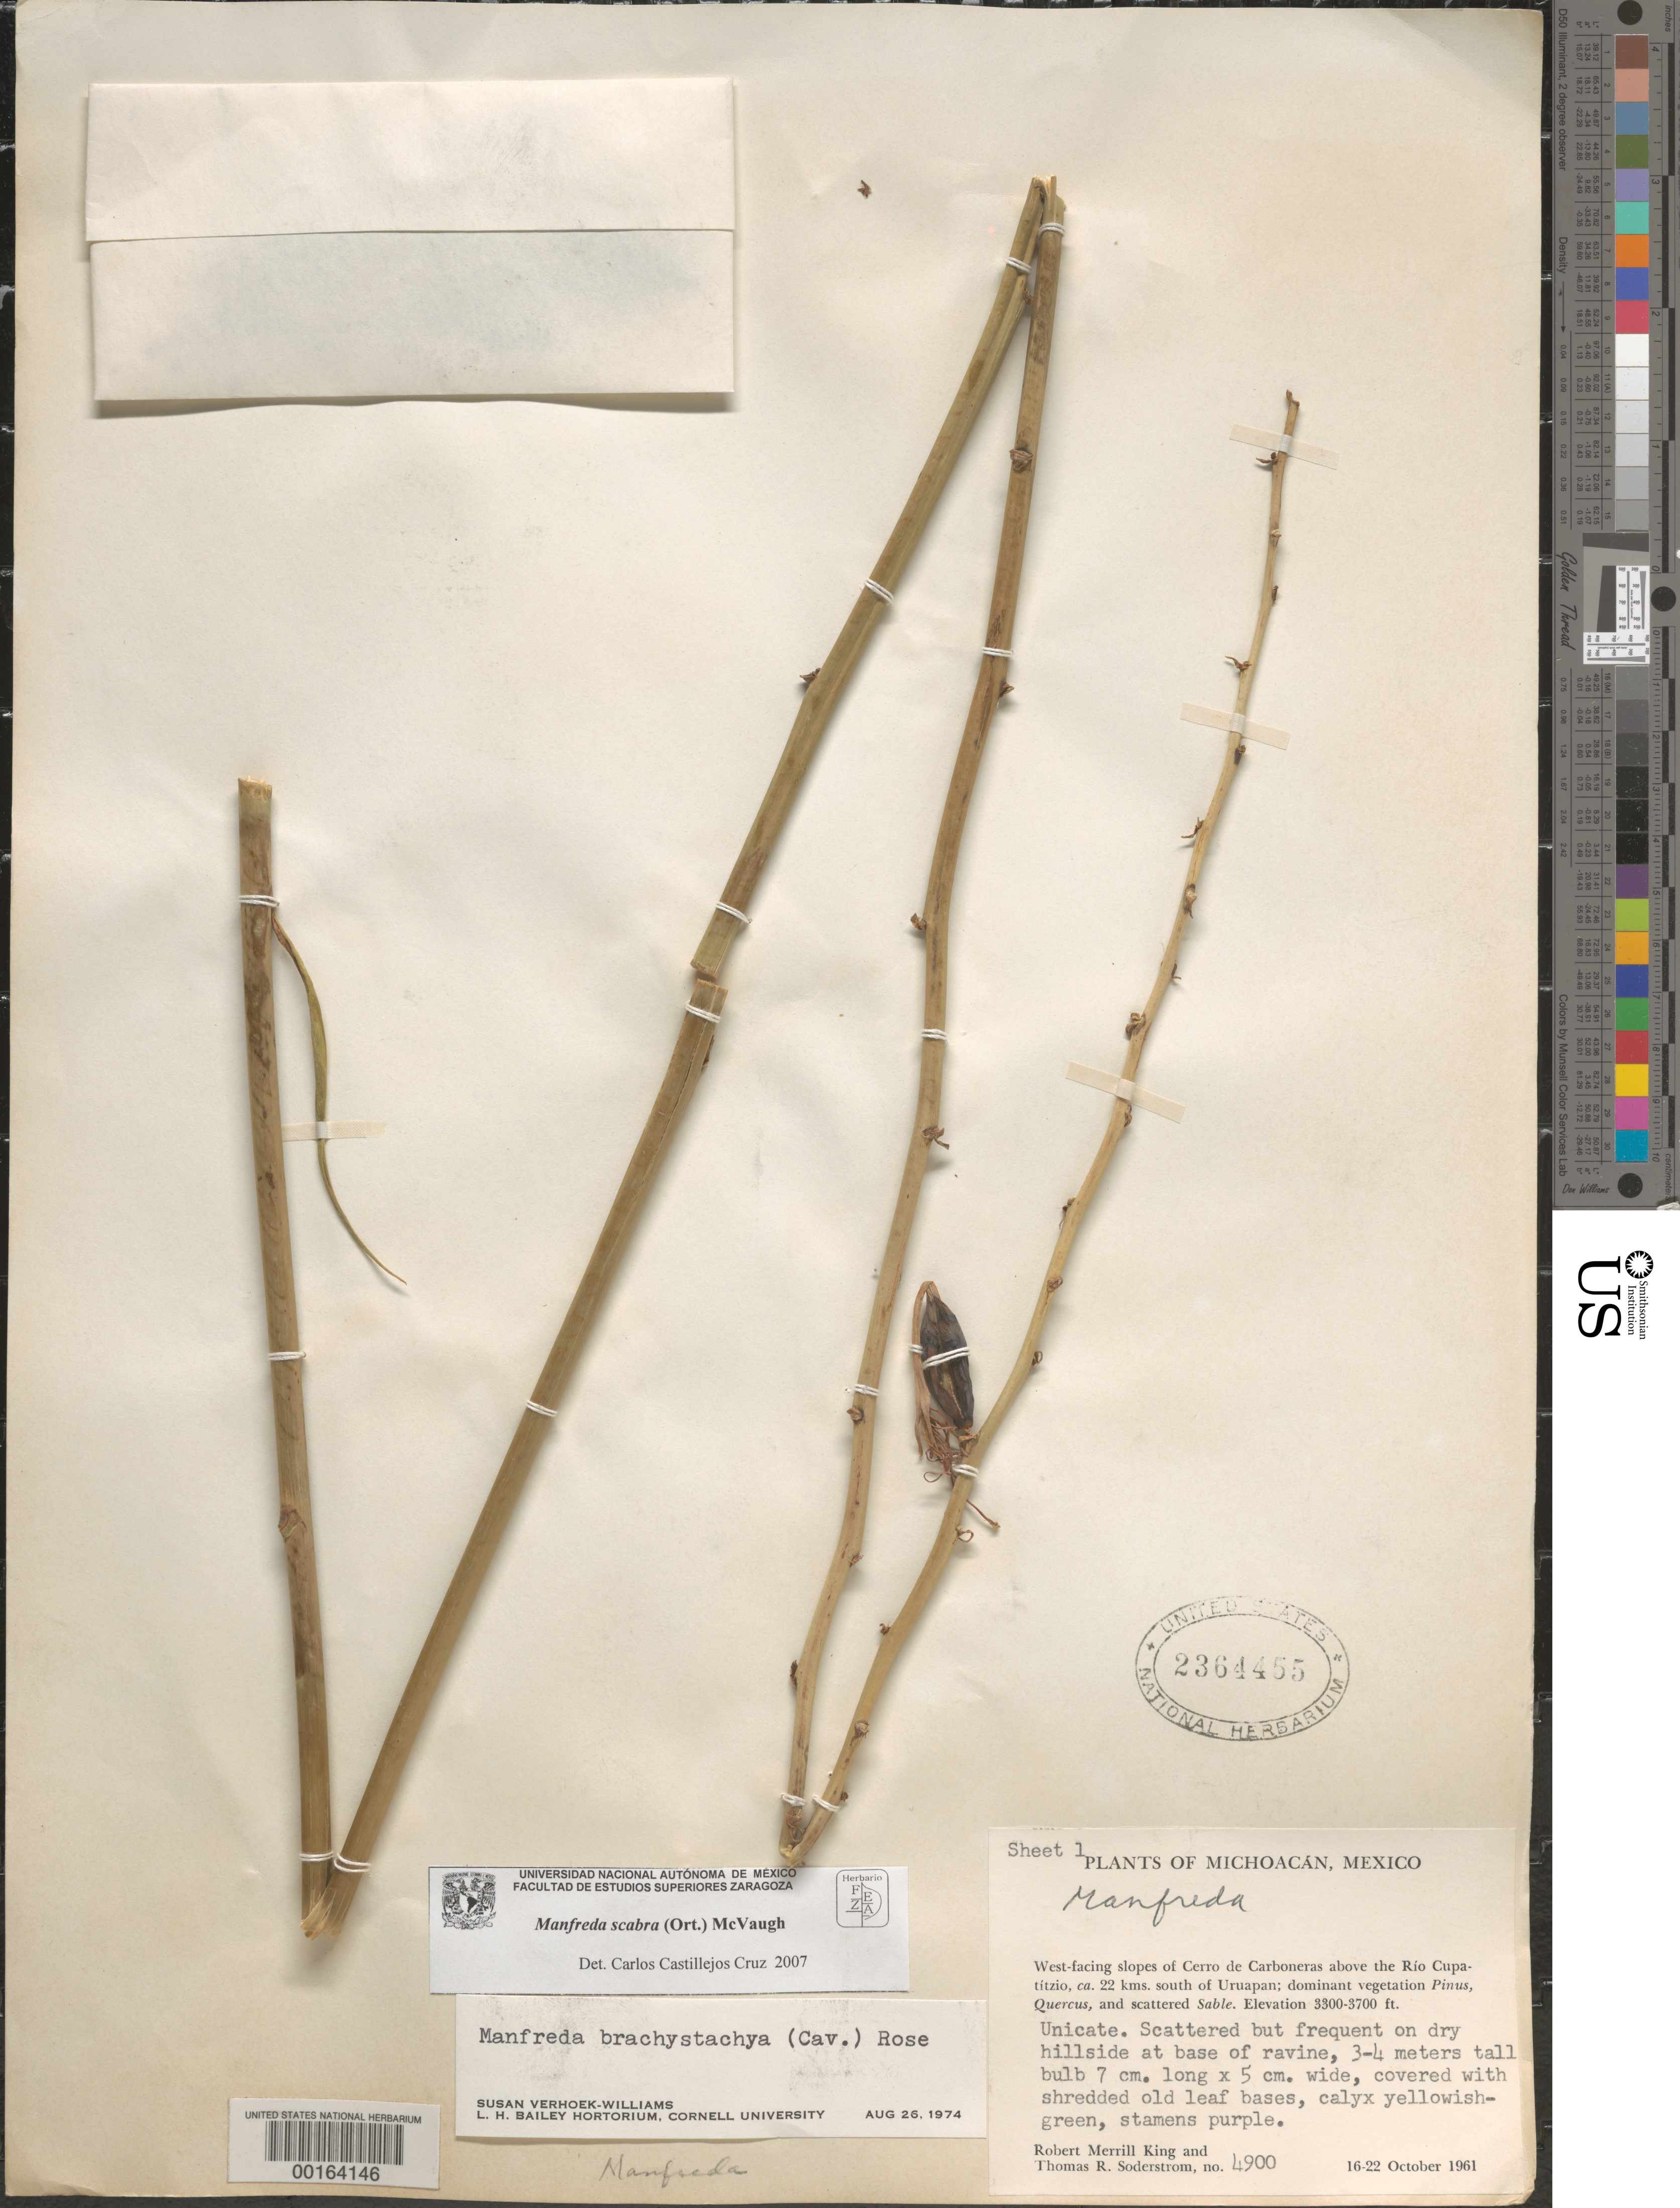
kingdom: Plantae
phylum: Tracheophyta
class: Liliopsida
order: Asparagales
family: Asparagaceae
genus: Manfreda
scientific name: Manfreda scabra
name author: (Ortega) McVaugh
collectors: R. M. King & T. R. Soderstrom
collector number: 4900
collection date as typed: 16 Oct 1961 to 22 Oct 1961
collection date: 1961-10-16/1961-10-22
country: Mexico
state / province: Michoacán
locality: Ca 22 kms S of Uruapan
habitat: Dry hillside at base of ravine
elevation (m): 1006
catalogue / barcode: US 2364455